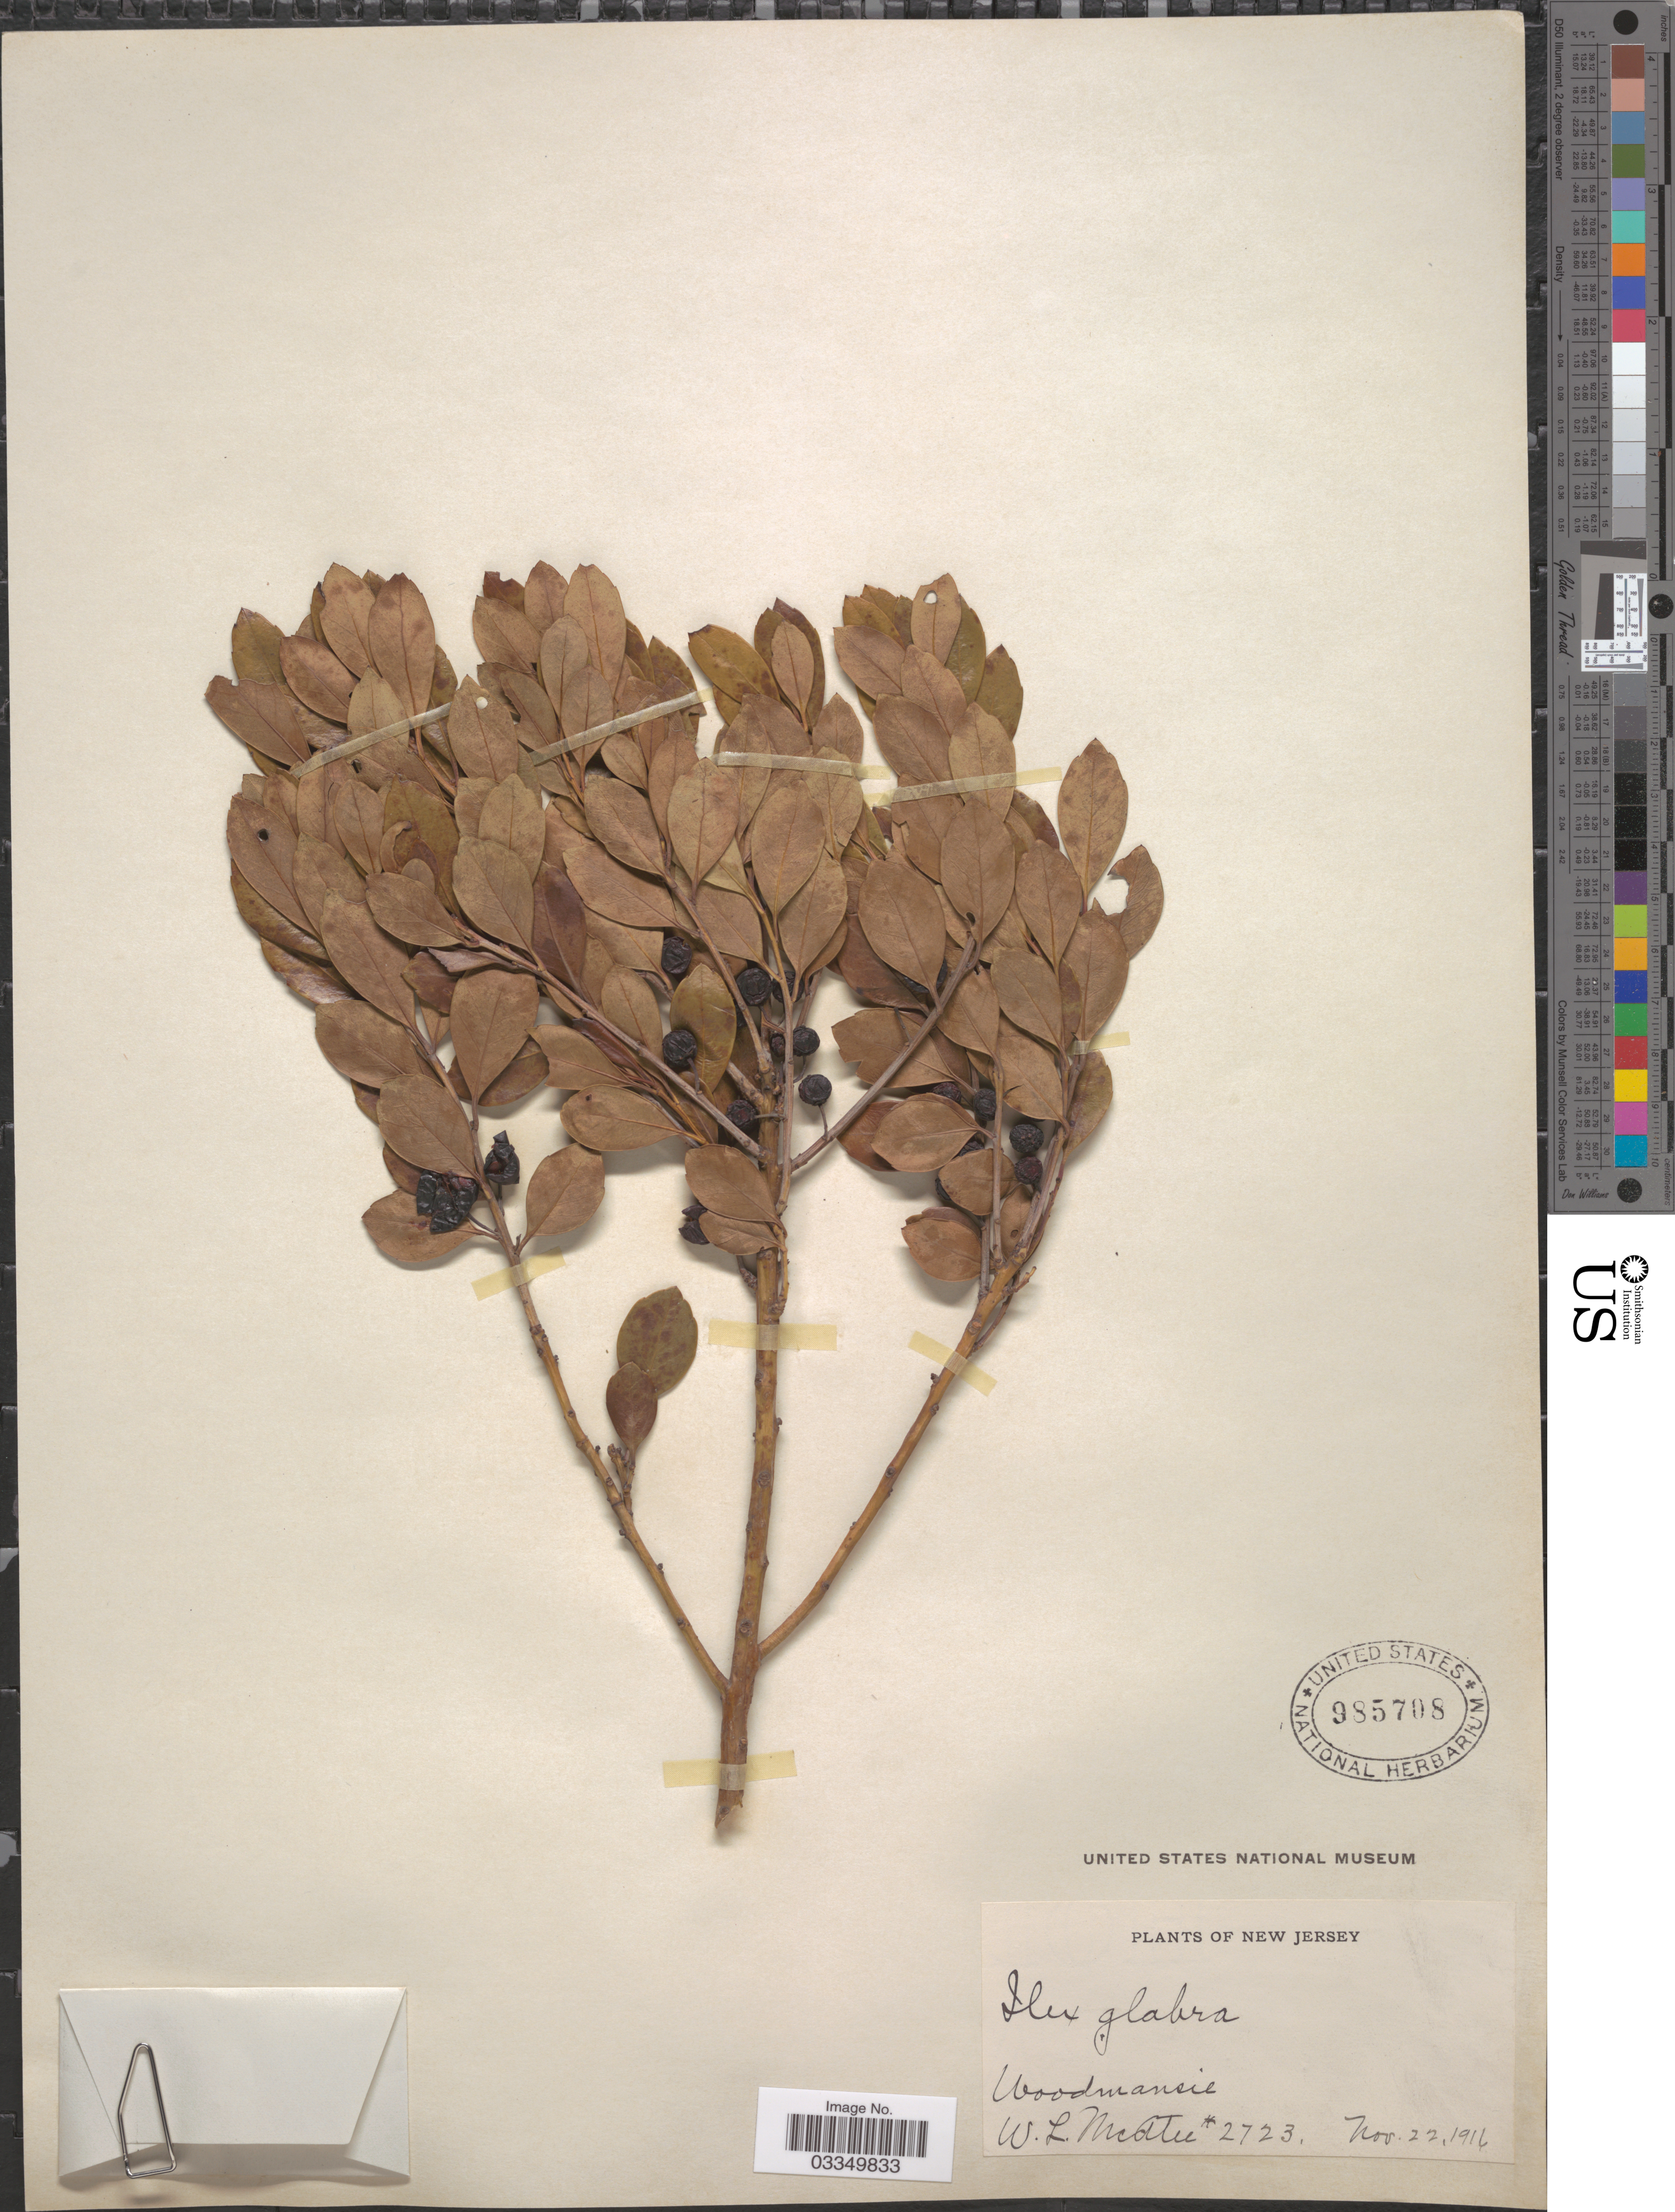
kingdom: Plantae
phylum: Tracheophyta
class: Magnoliopsida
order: Aquifoliales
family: Aquifoliaceae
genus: Ilex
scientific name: Ilex glabra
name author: (L.) A. Gray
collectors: W. McAtee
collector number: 2723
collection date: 1916-11-22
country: United States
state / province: New Jersey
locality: Woodmansie.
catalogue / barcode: US 985708